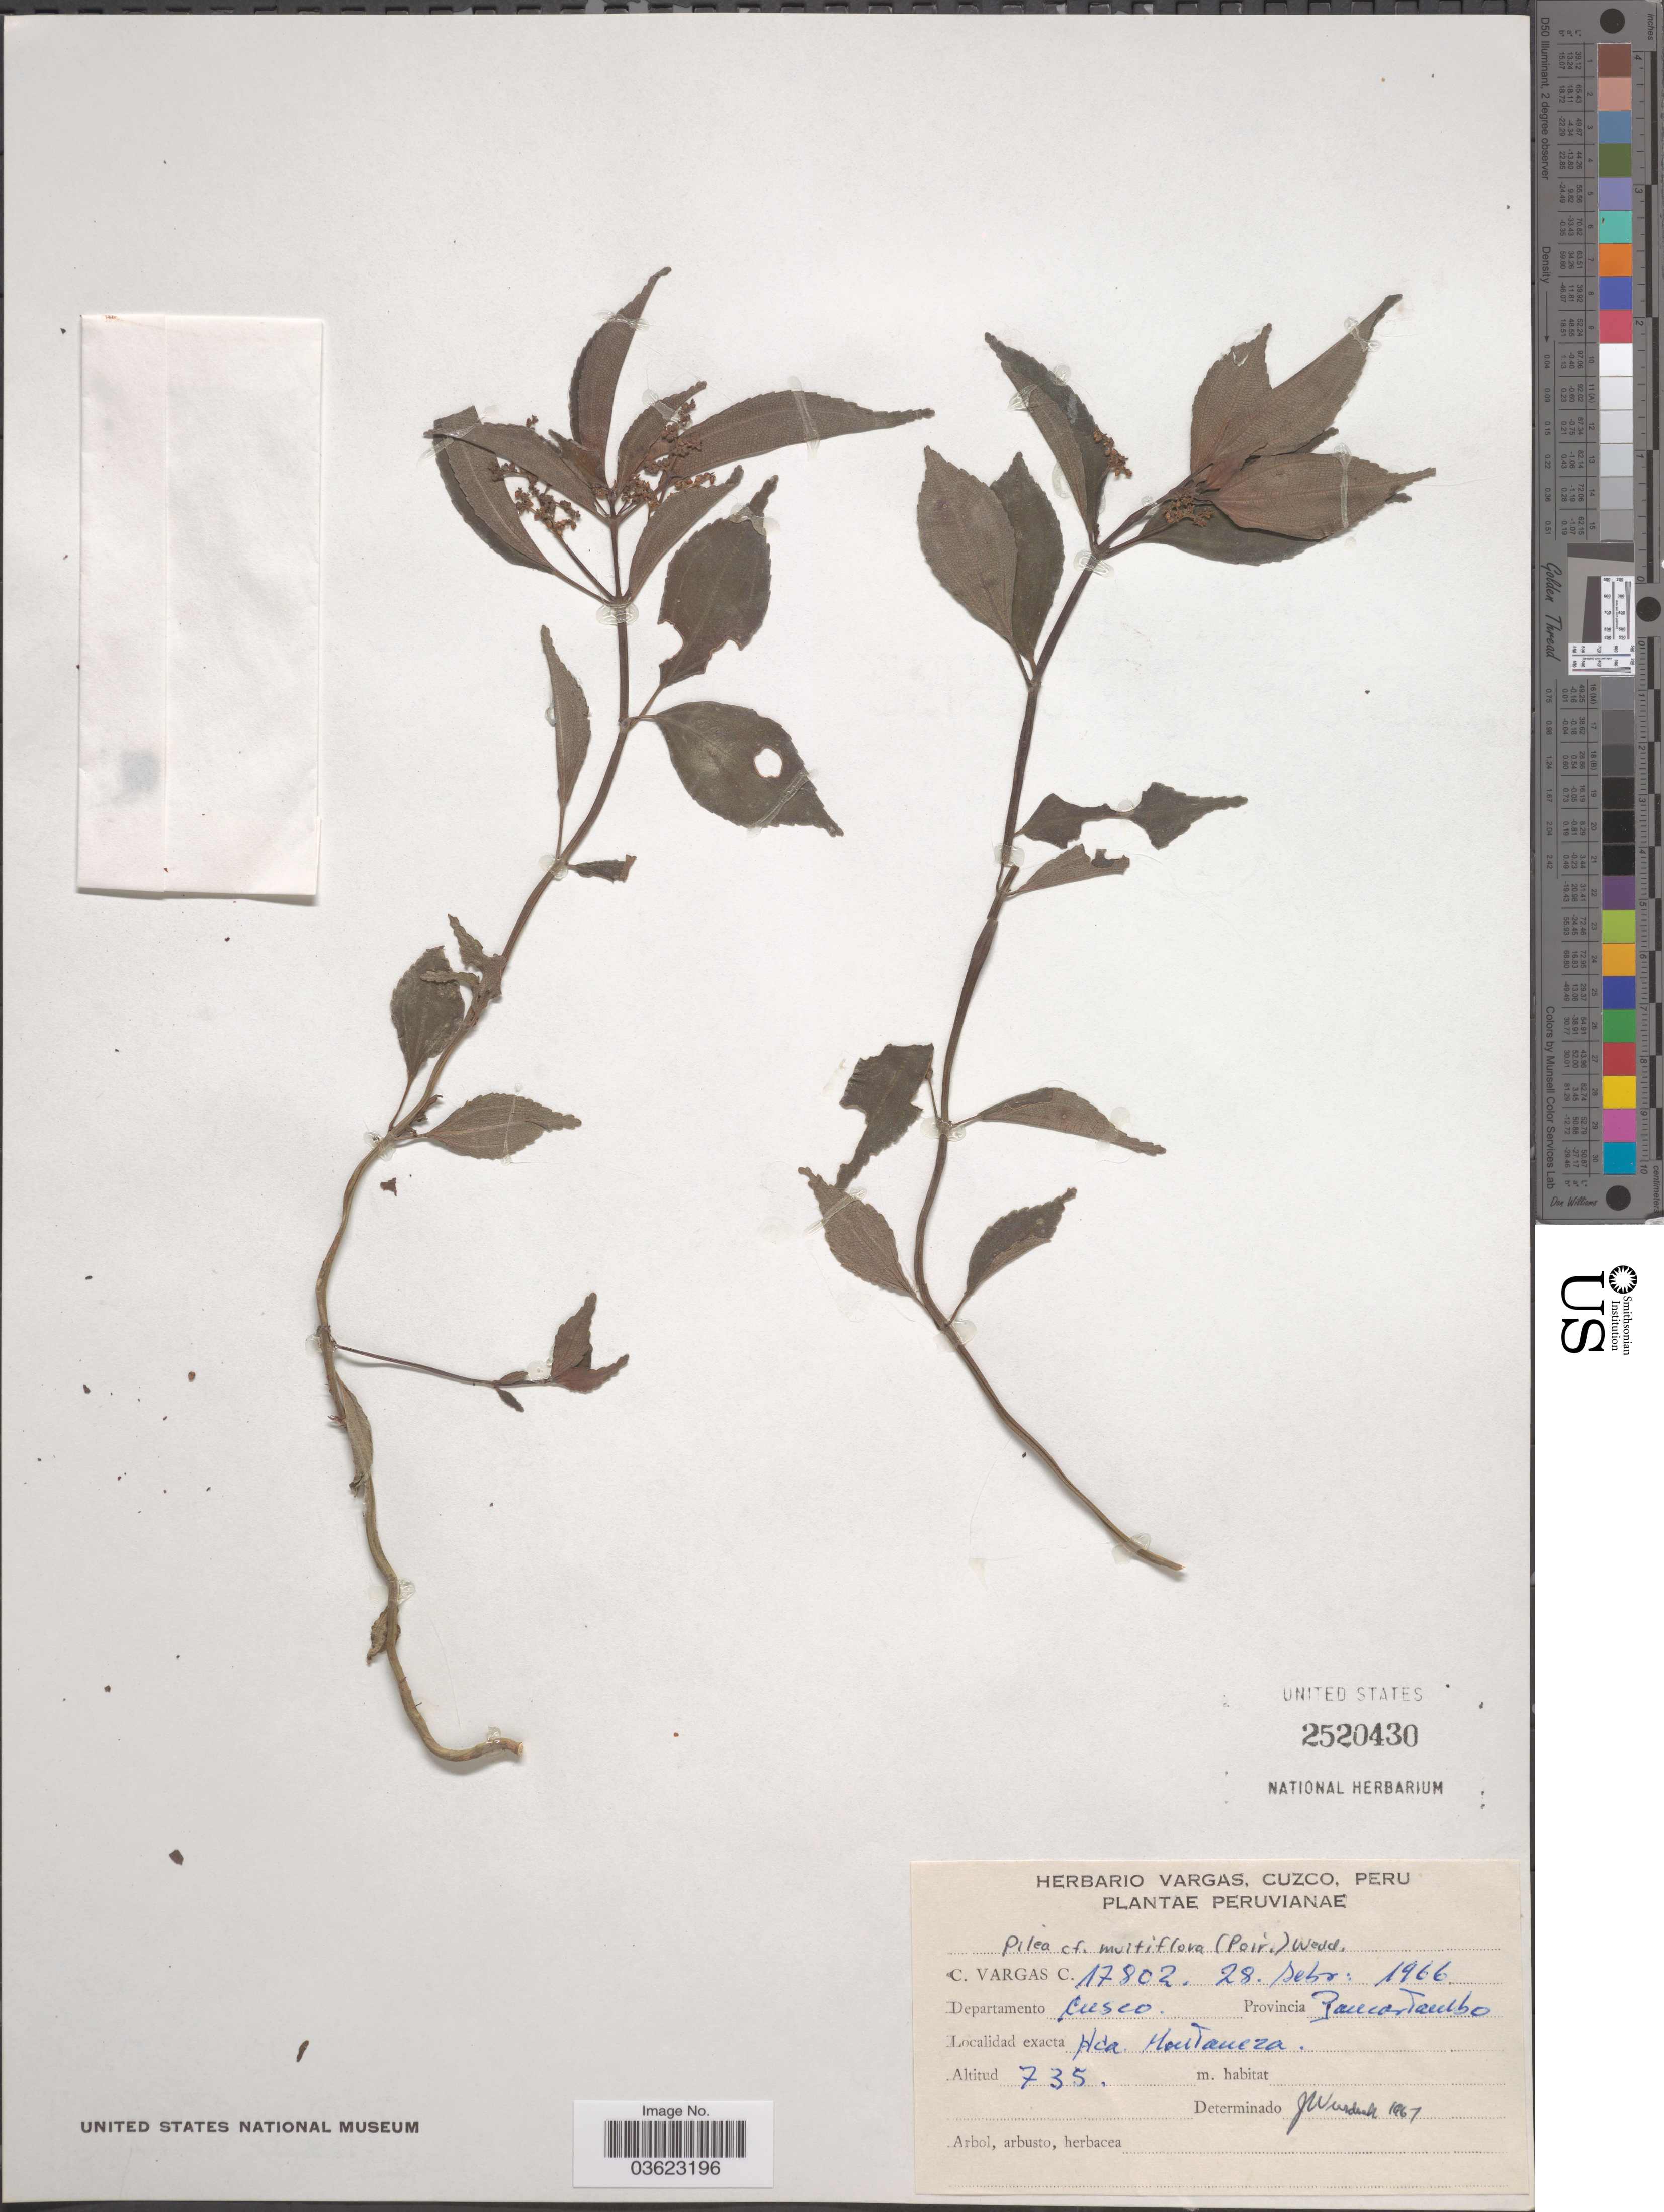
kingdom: Plantae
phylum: Tracheophyta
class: Magnoliopsida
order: Rosales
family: Urticaceae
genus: Pilea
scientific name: Pilea anomala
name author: Wedd.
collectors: C. Vargas Calderón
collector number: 17802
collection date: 1966-02-28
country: Peru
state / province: Cusco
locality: Hda. Montaneza, Provincia Paucartambo, Departamento Cusco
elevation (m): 735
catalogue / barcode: US 2520430